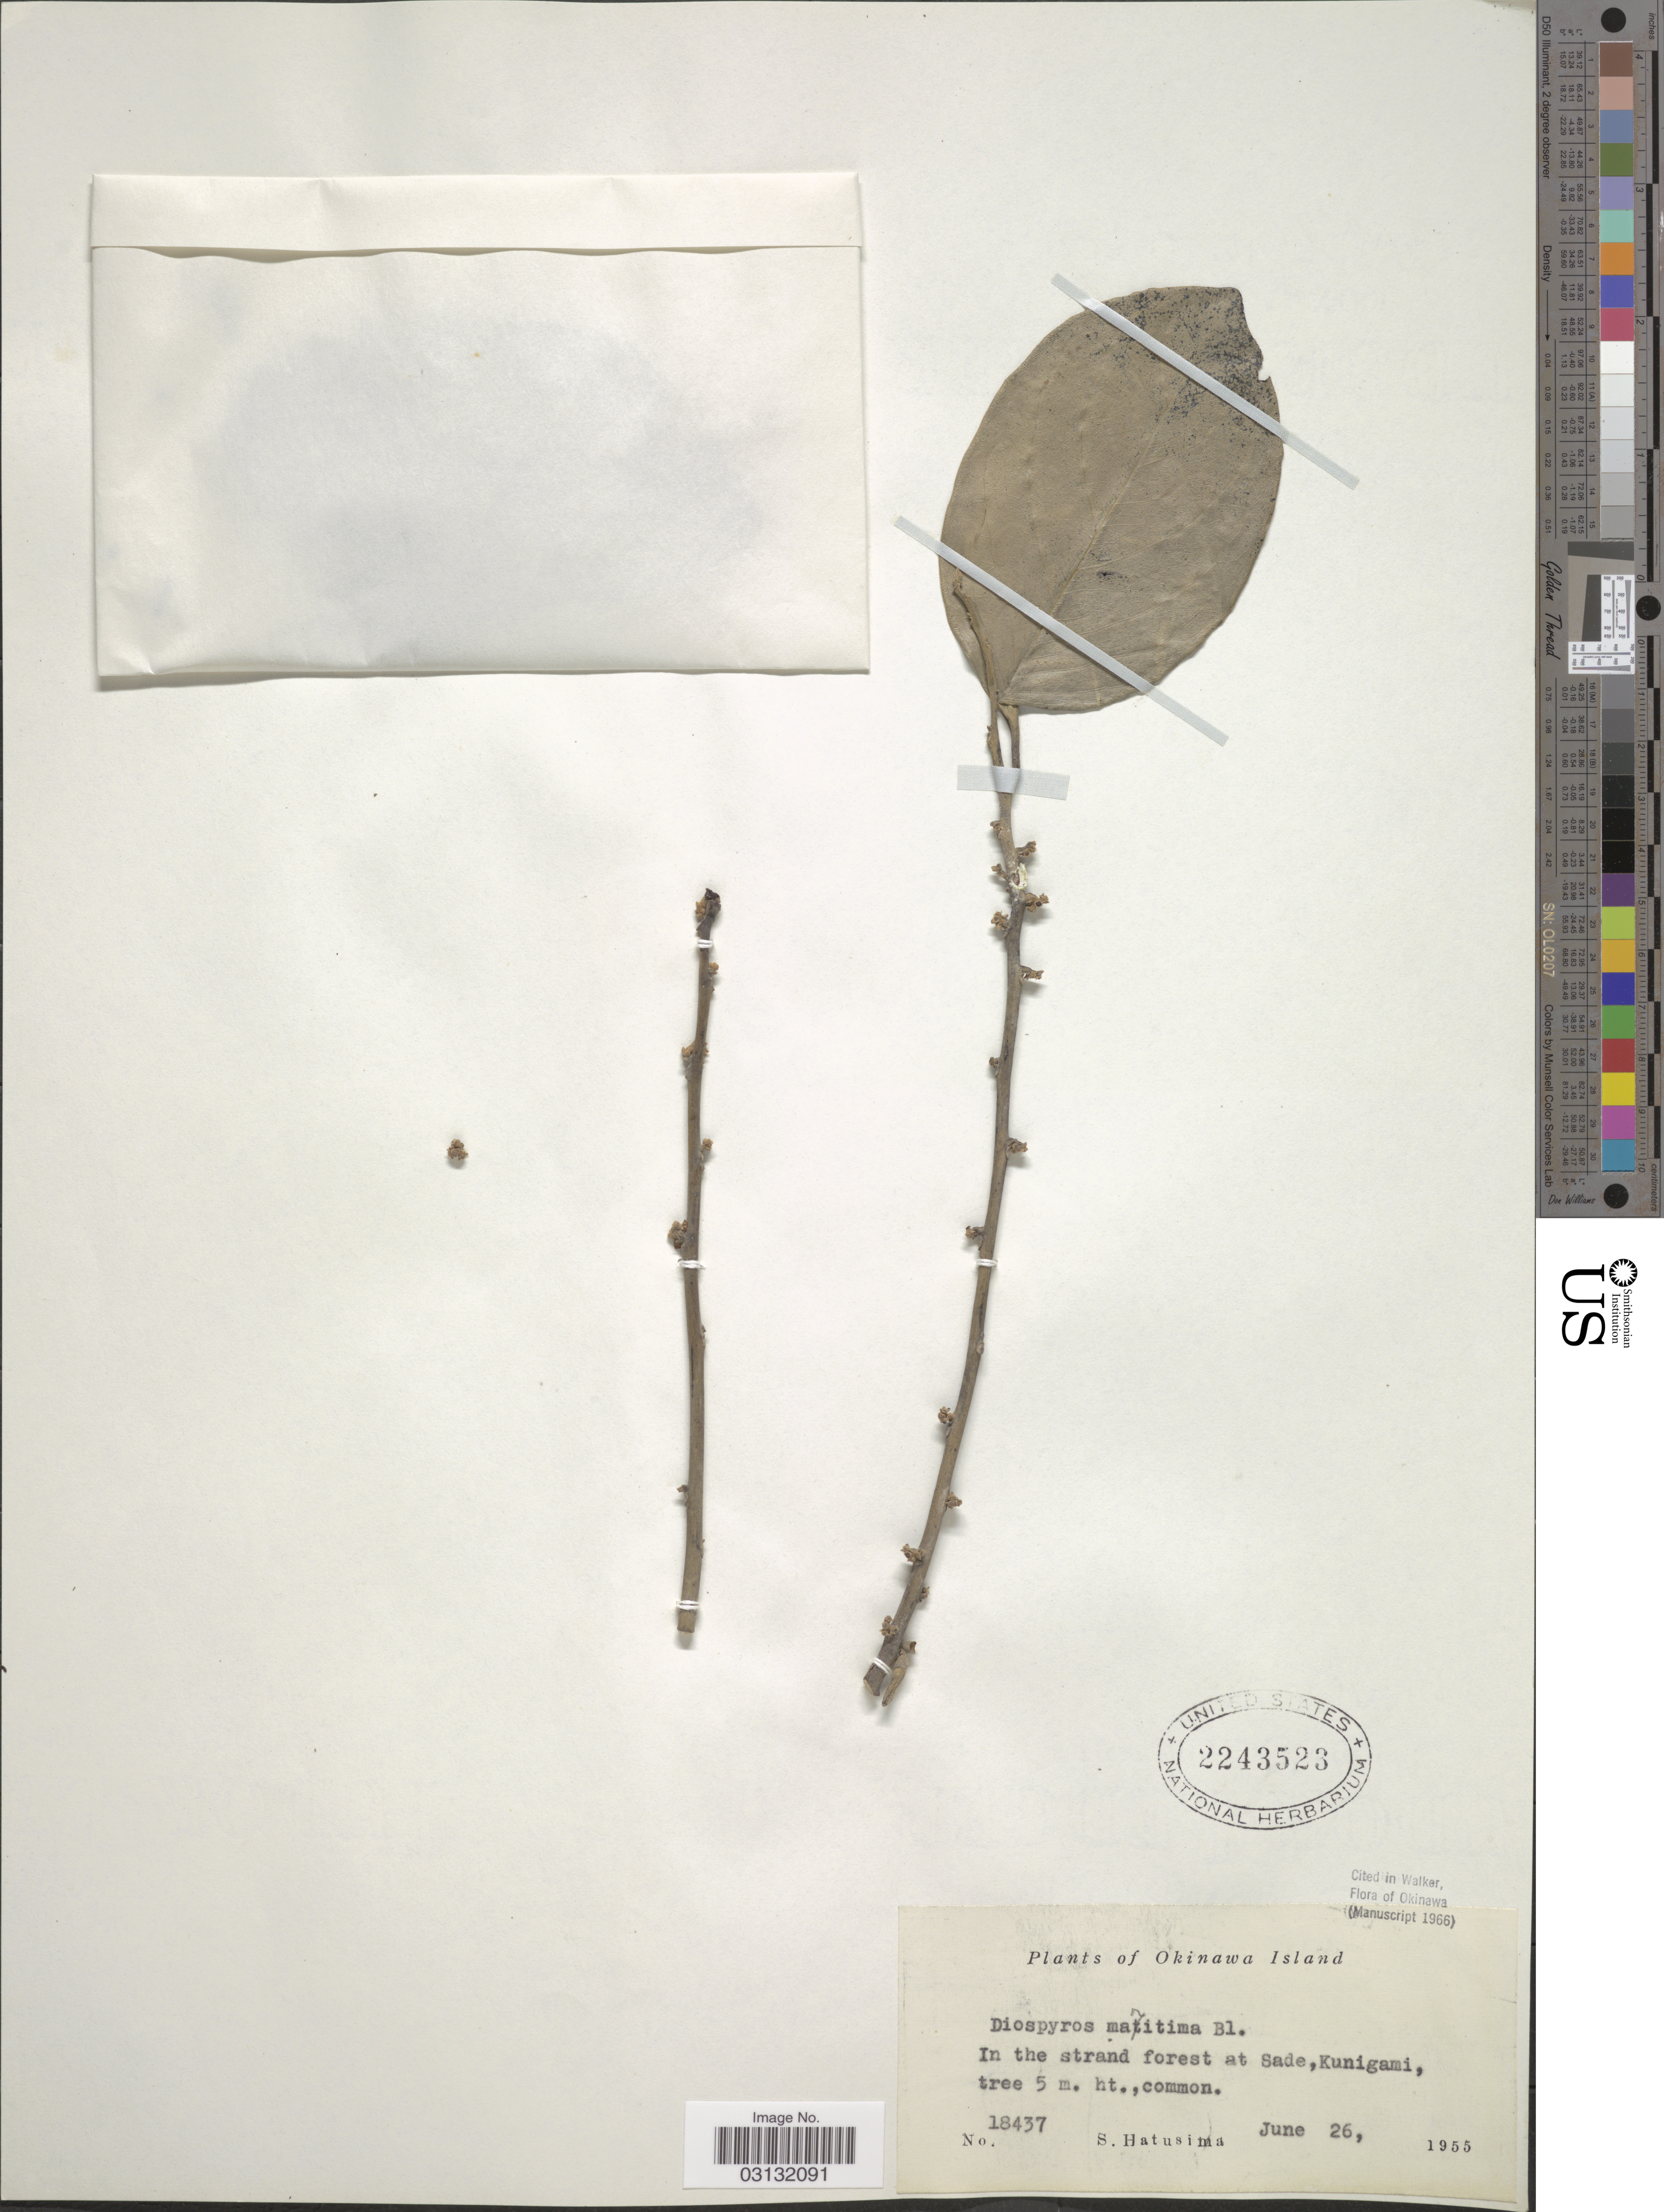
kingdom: Plantae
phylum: Tracheophyta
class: Magnoliopsida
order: Ericales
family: Ebenaceae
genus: Diospyros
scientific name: Diospyros maritima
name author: Blume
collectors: S. Hatusima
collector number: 18437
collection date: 1955-06-26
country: Japan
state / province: Okinawa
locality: Okinawa Island. In the strand forest at Sade, Kunigami.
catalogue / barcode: US 2243523